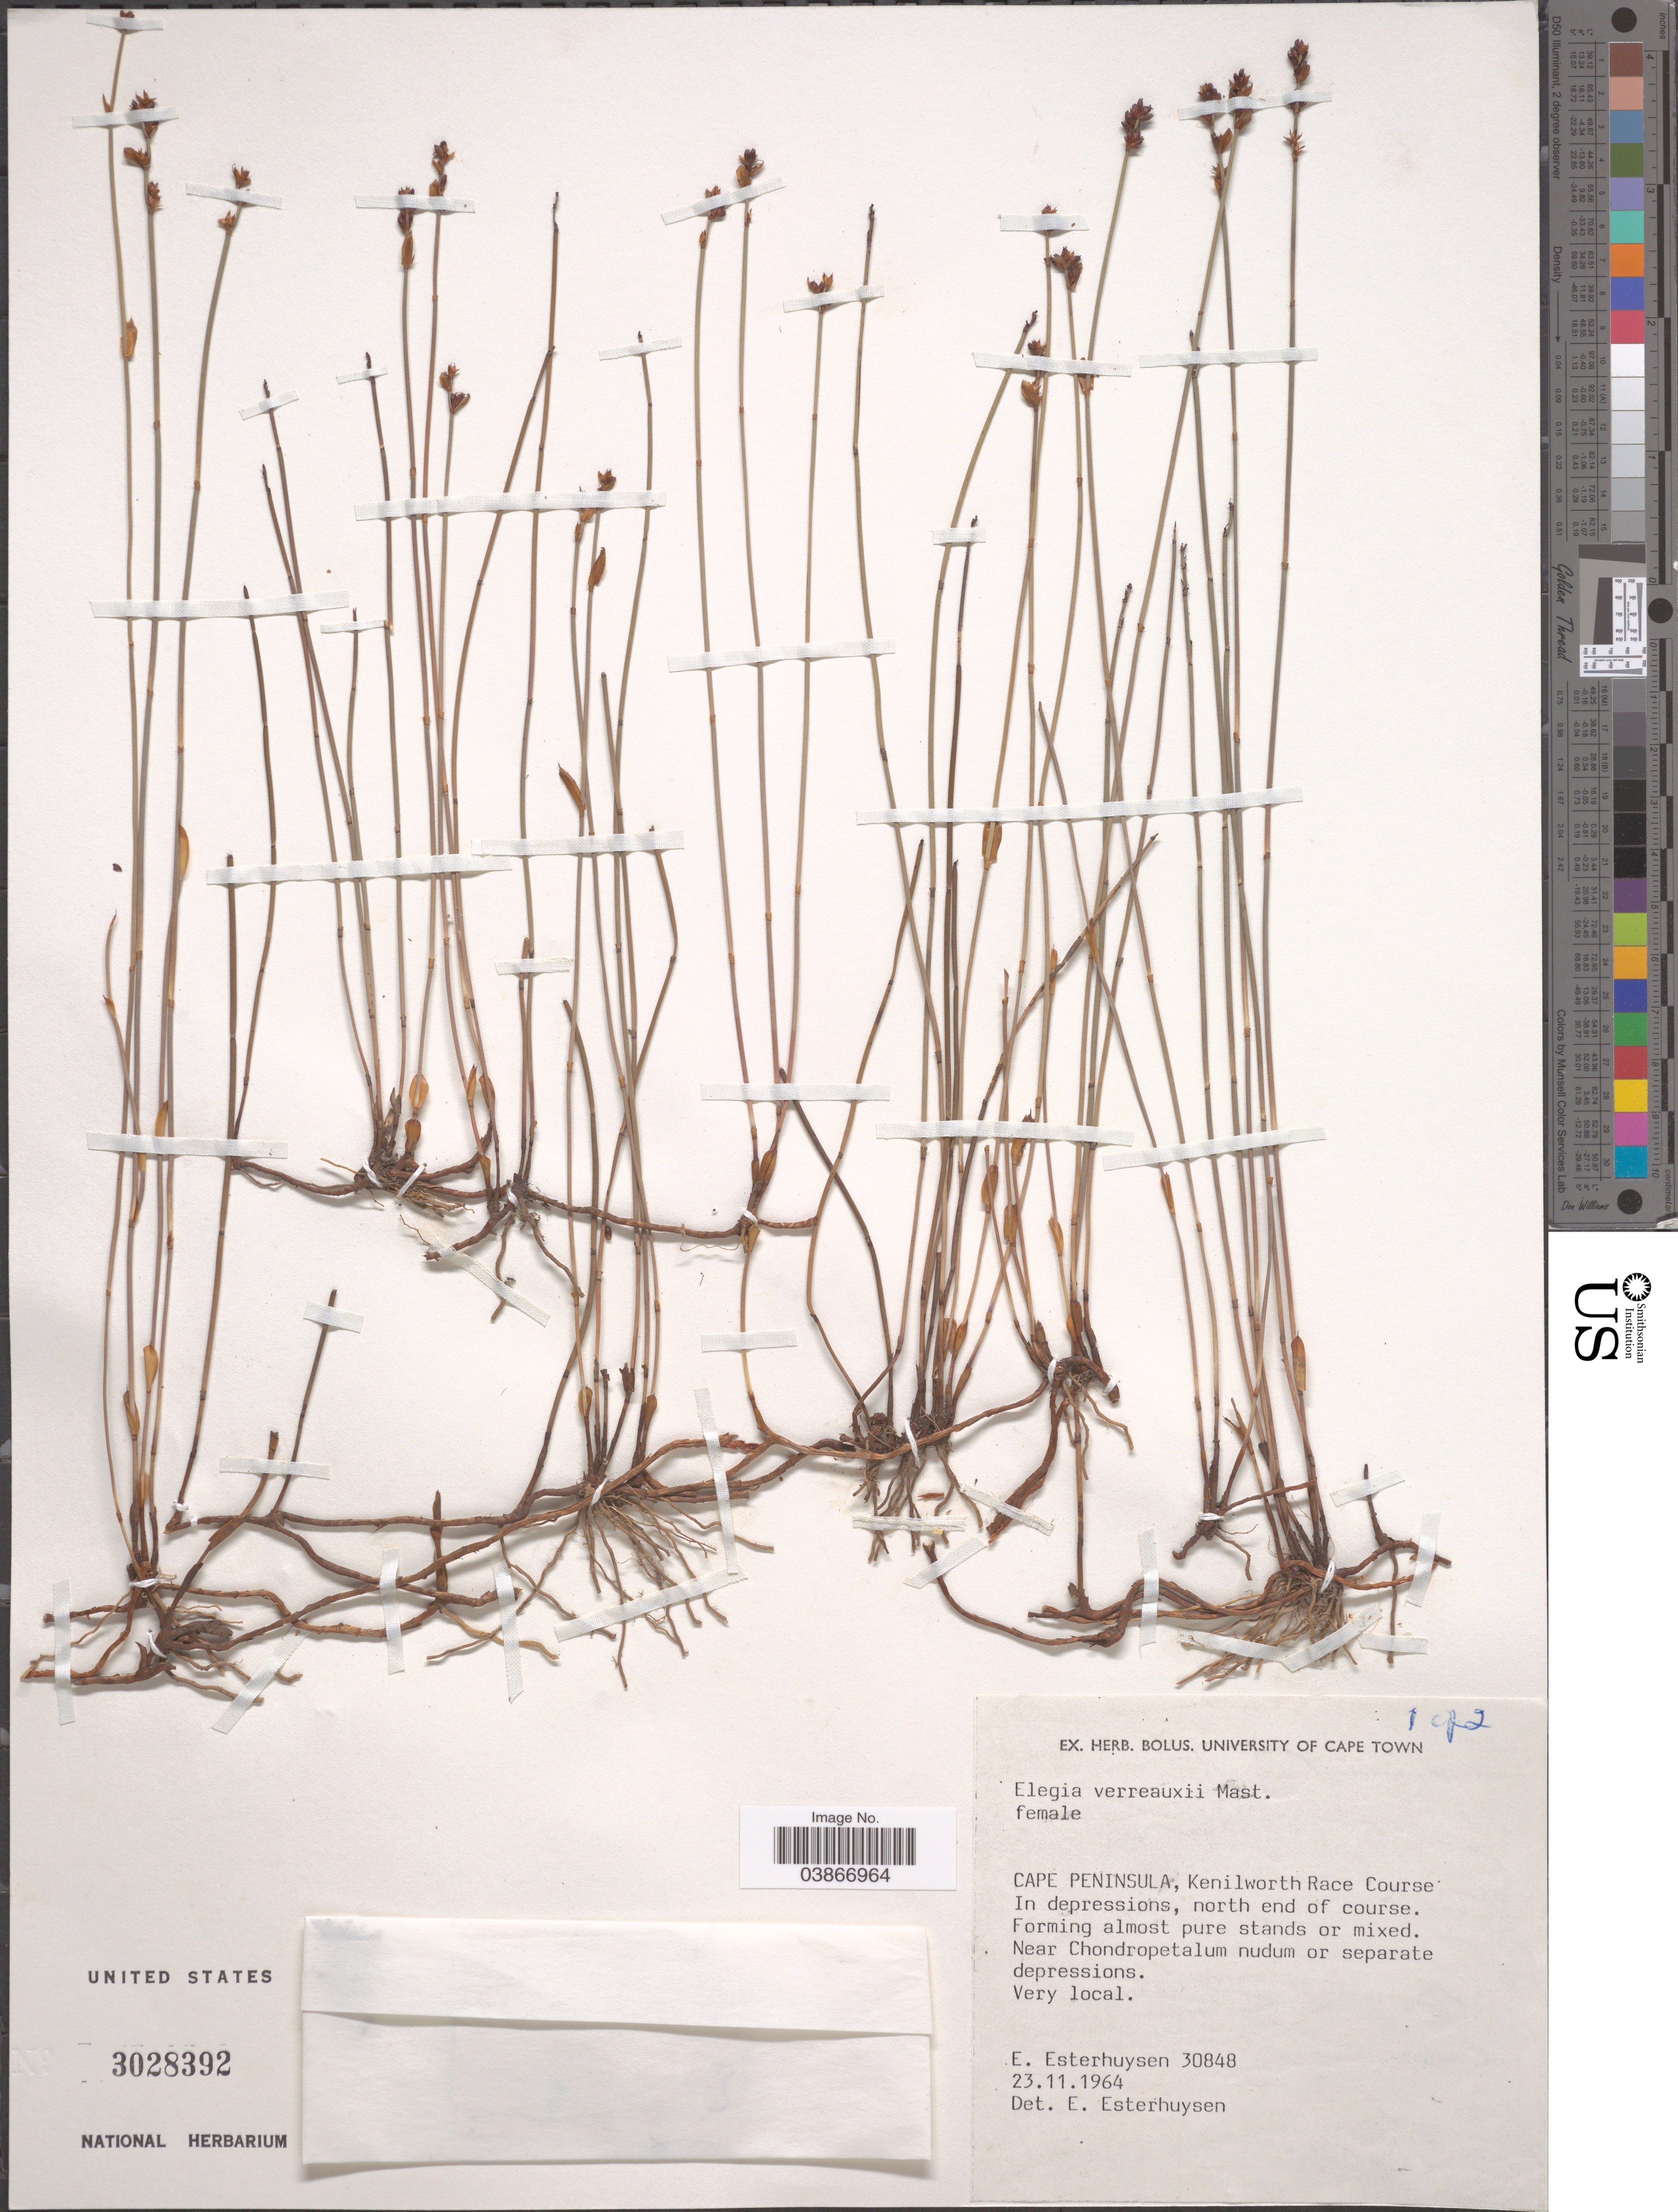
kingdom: Plantae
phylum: Tracheophyta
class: Liliopsida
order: Poales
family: Restionaceae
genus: Elegia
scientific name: Elegia verreauxii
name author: Mast.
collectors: E. E. Esterhuysen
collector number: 30848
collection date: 1964-11-23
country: South Africa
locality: Cape Peninsula, Kenilworth Race Course. North end of course.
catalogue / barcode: US 3028392